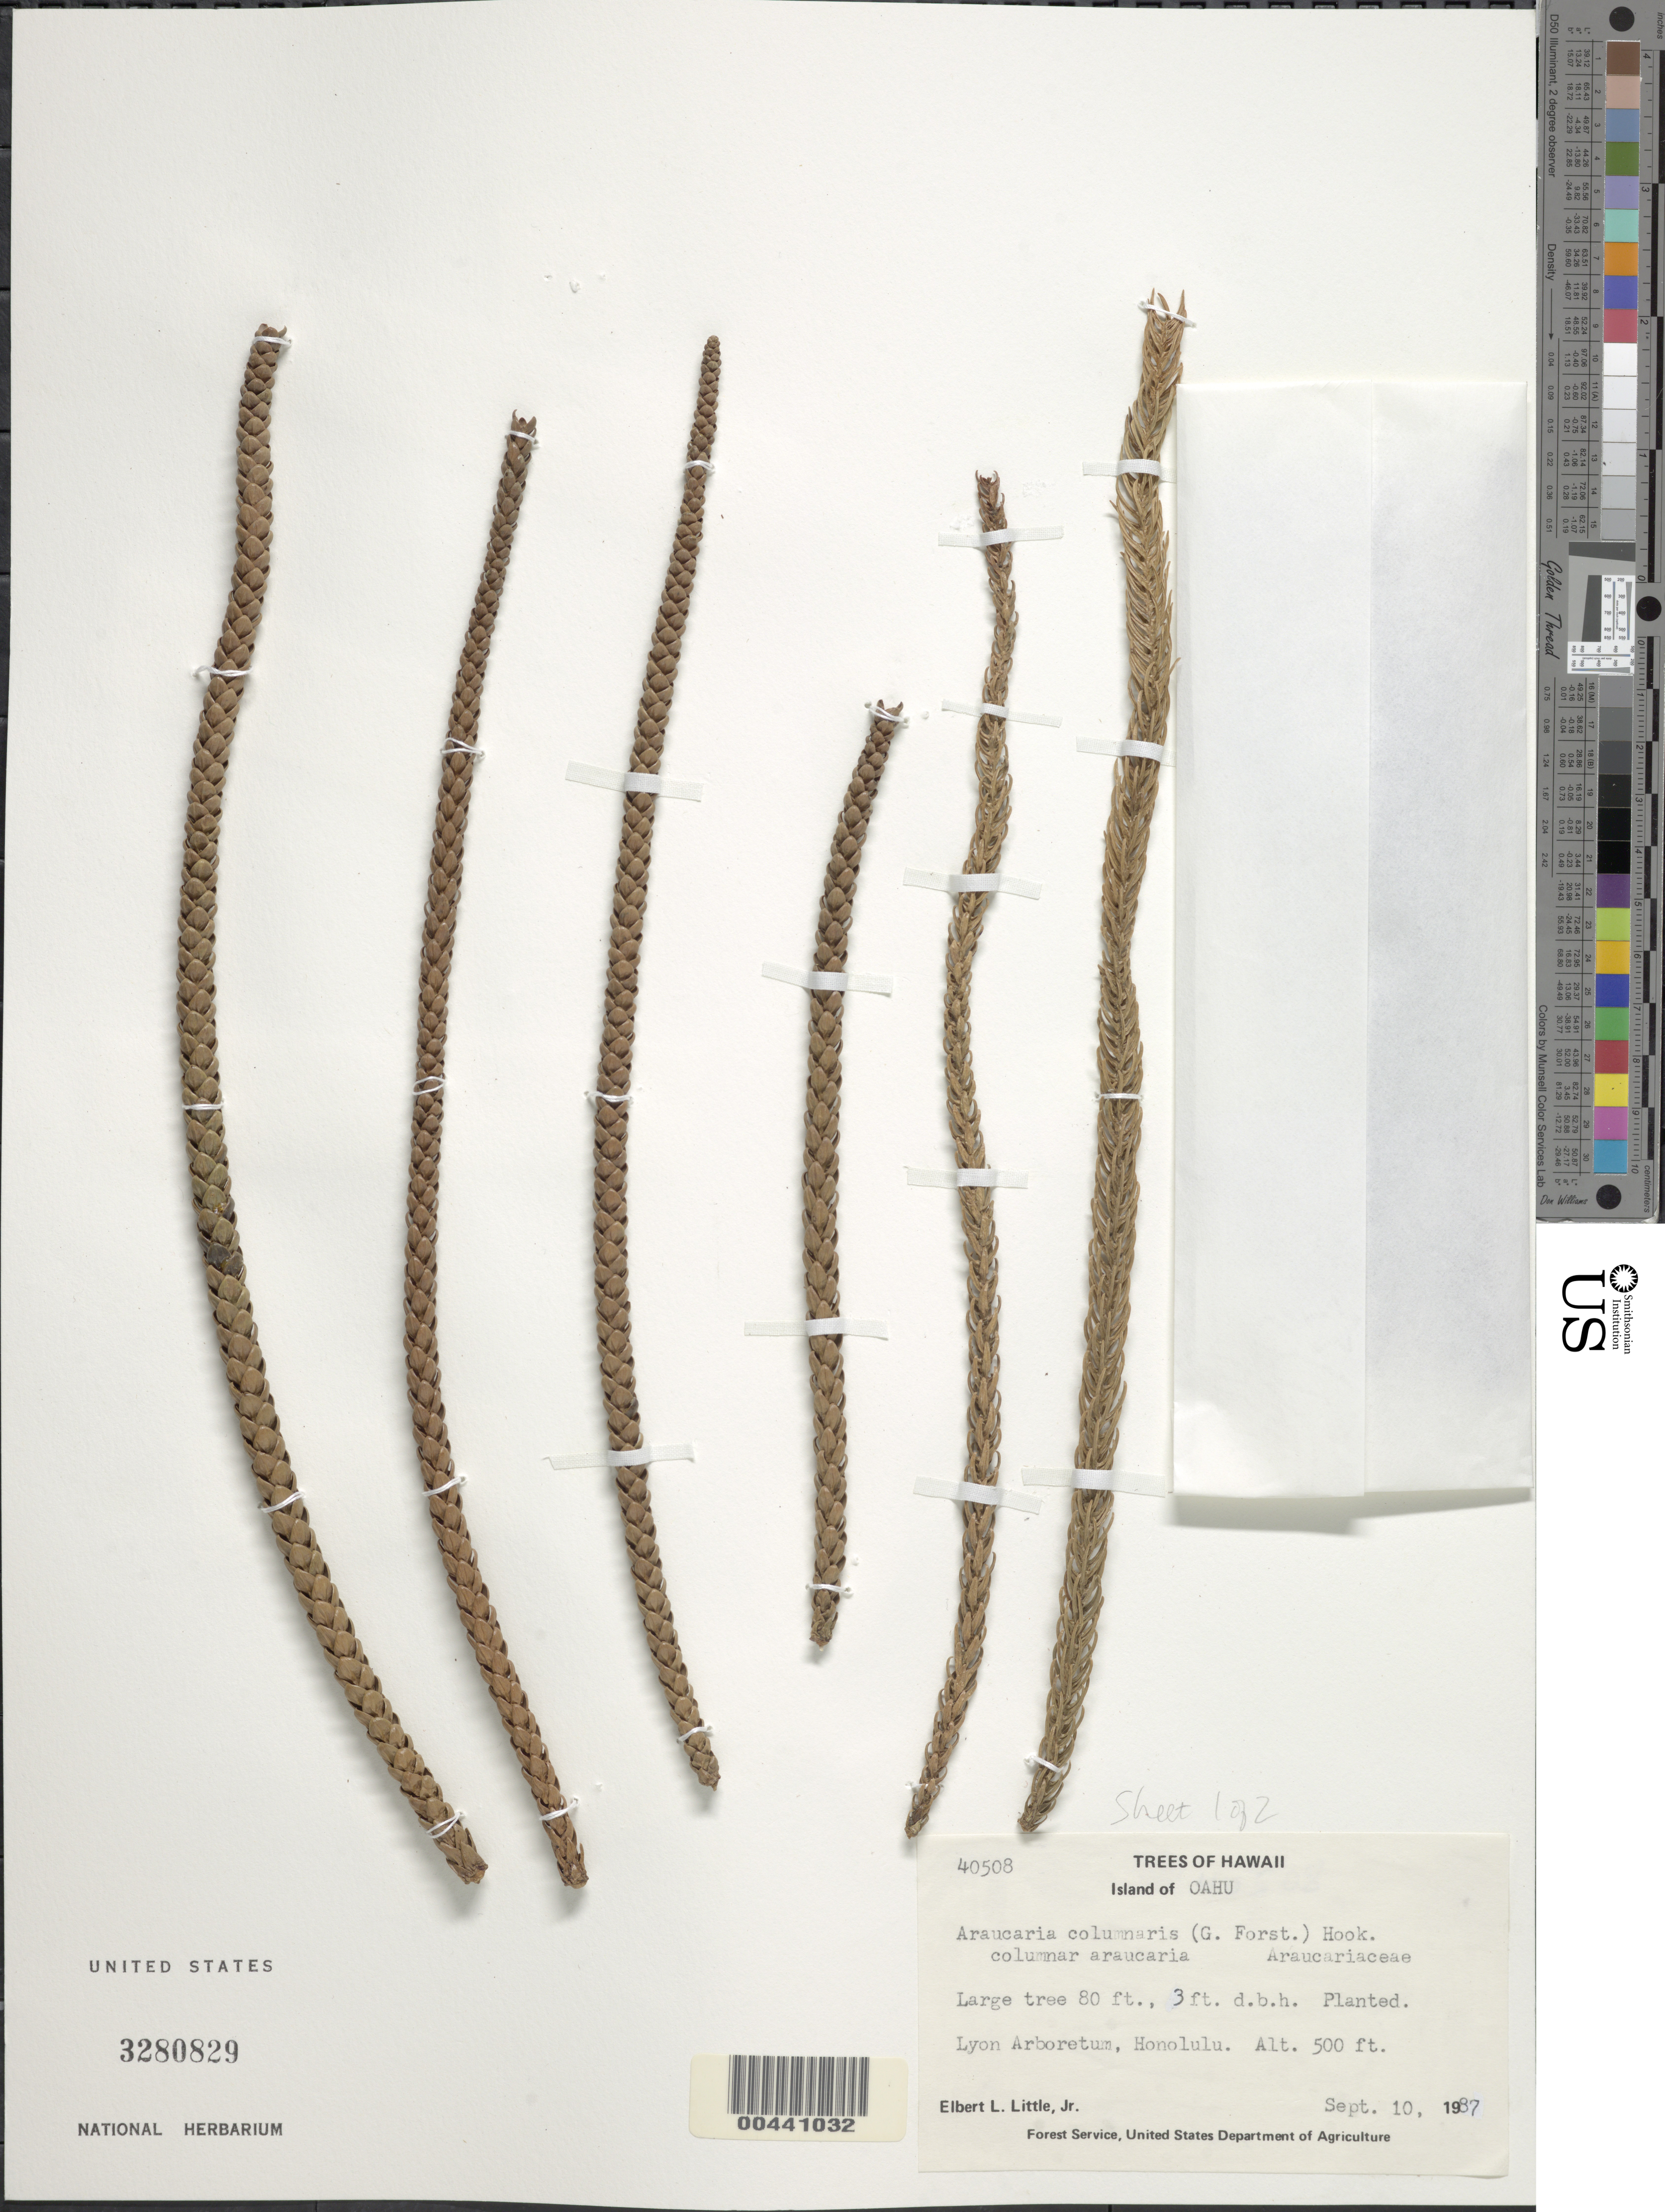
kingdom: Plantae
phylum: Tracheophyta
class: Pinopsida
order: Pinales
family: Araucariaceae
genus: Araucaria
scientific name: Araucaria columnaris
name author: (G. Forst.) Hook.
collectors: E. L. Little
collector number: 40508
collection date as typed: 10 Sep 1987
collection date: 1987-09-10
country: United States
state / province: Hawaii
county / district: Honolulu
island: Oahu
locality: Lyon Arboretum. Honolulu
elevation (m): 152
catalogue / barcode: US 3280829